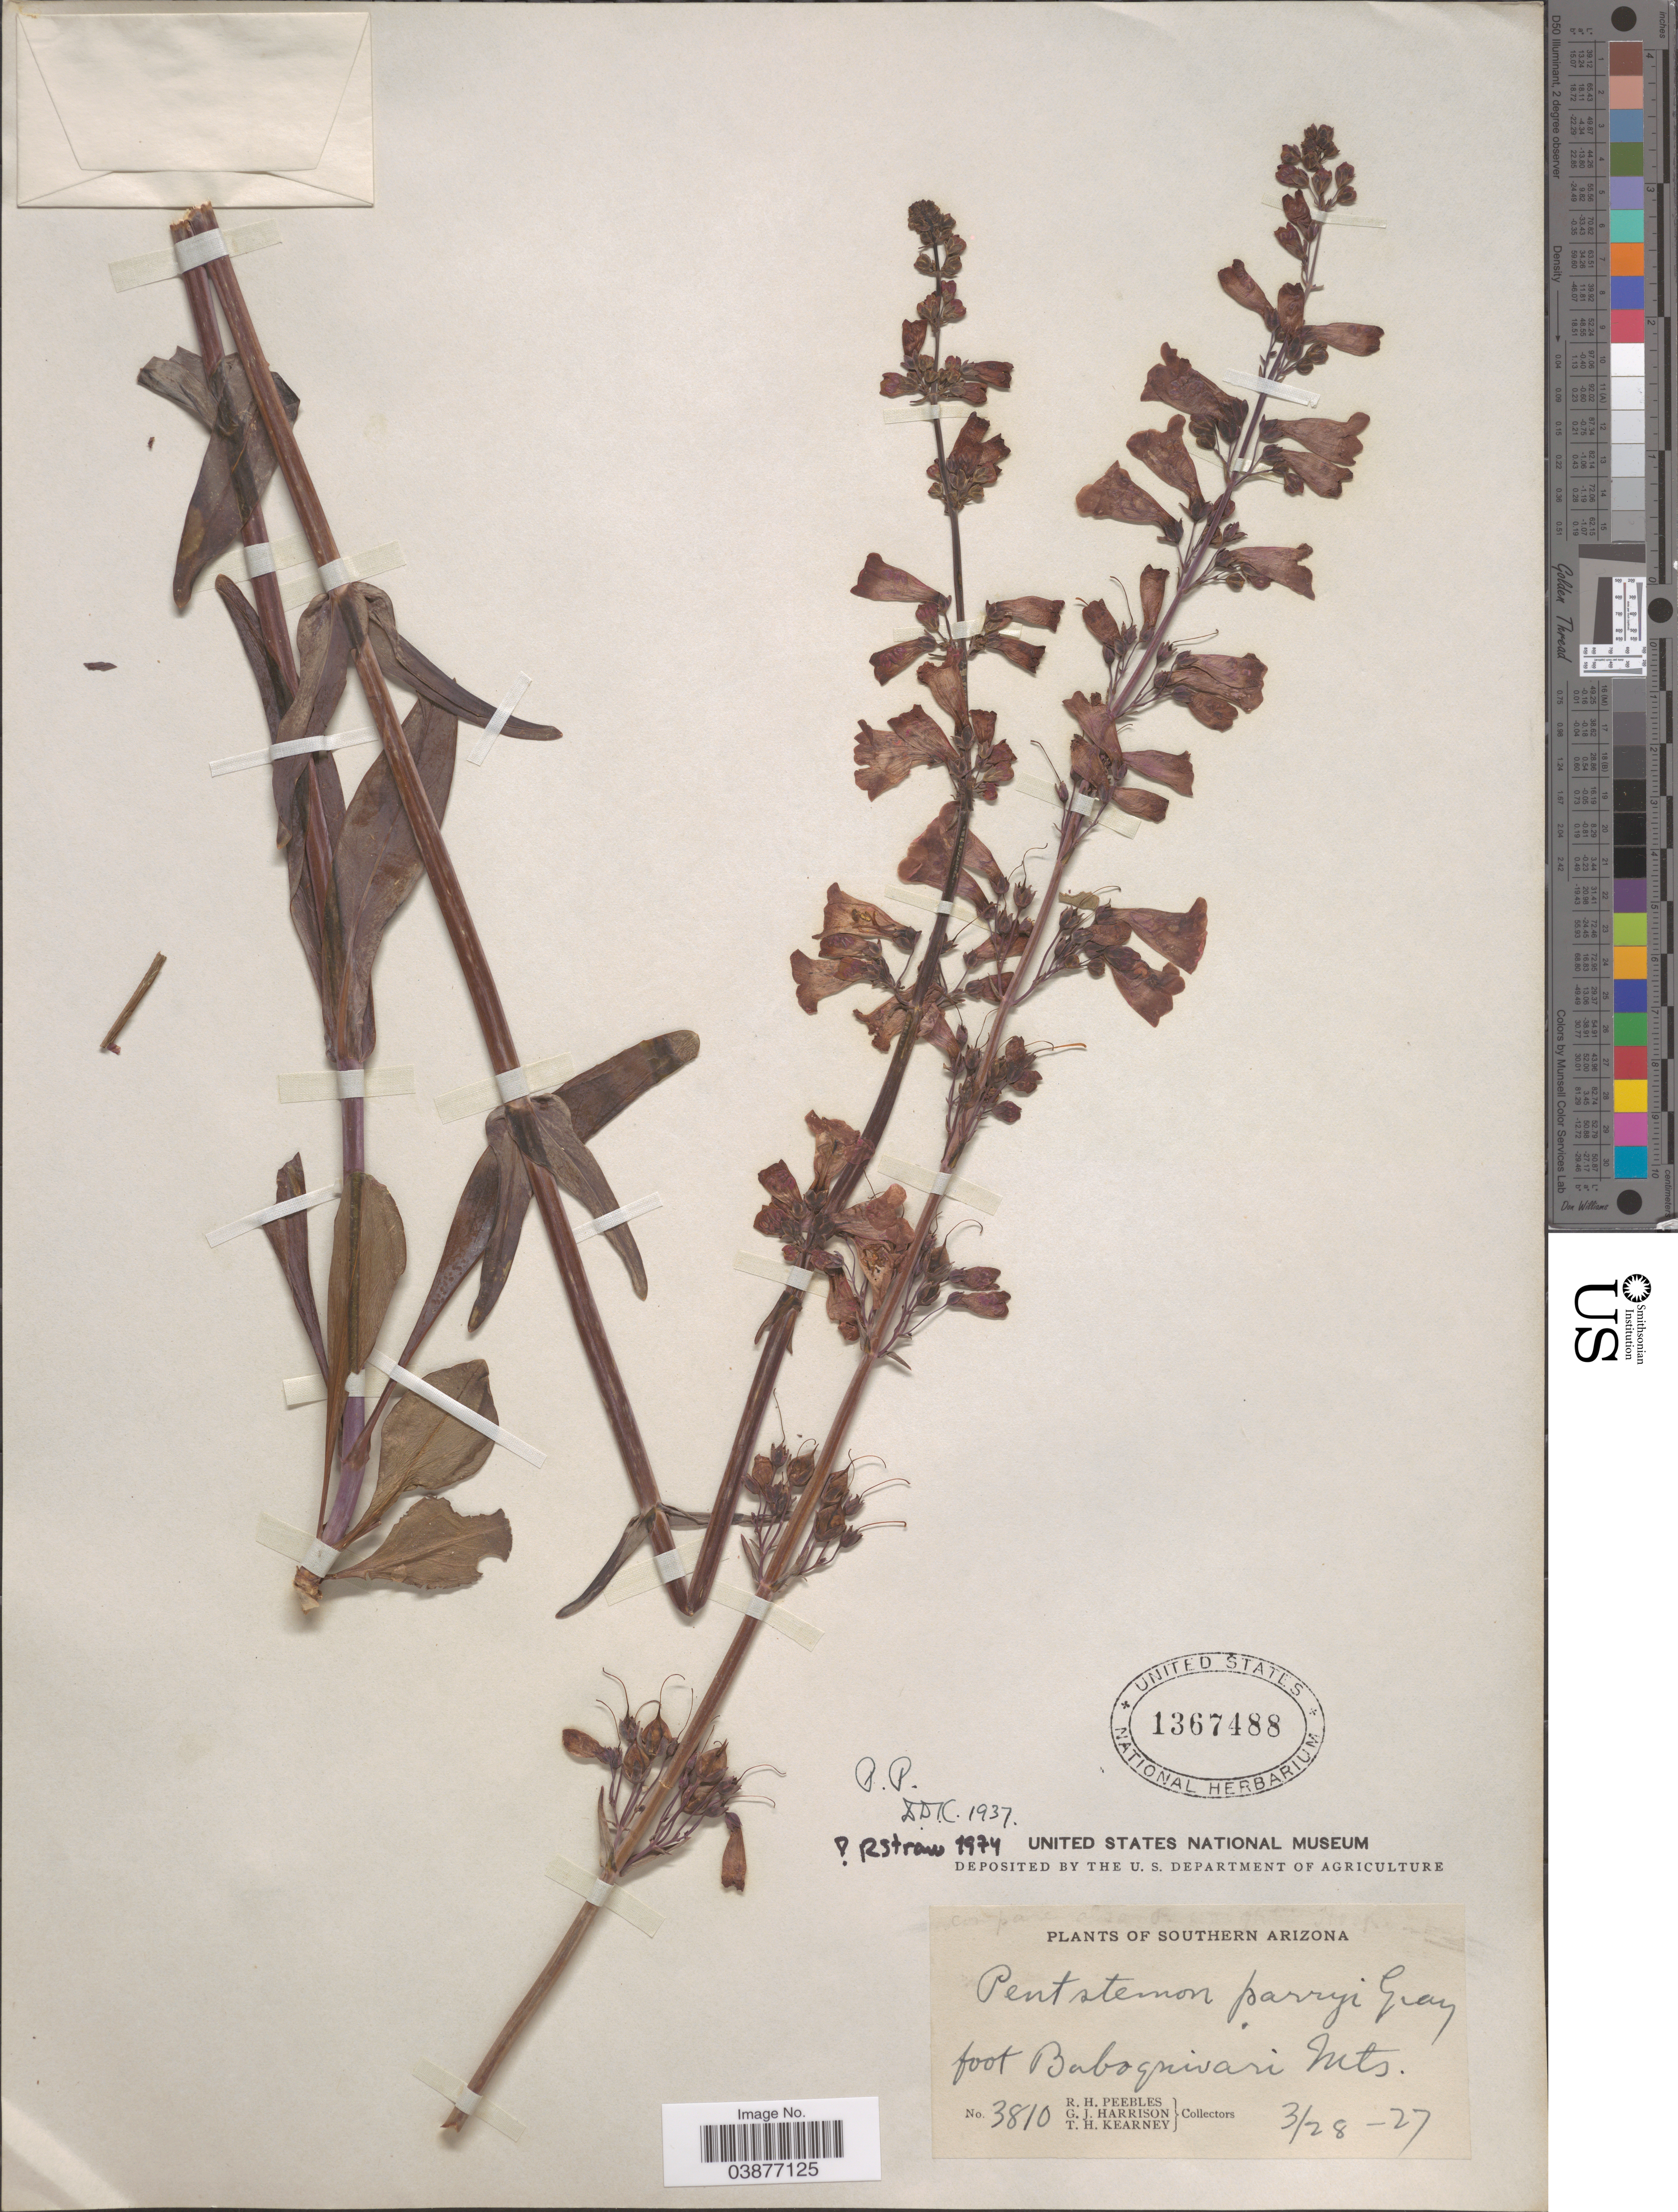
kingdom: Plantae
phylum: Tracheophyta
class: Magnoliopsida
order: Lamiales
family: Plantaginaceae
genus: Penstemon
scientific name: Penstemon parryi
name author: A. Gray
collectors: R. H. Peebles, G. J. Harrison & T. H. Kearney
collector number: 3810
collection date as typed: Transcribed d/m/y: 28/3/27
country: United States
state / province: Arizona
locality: Southern Arizona. Foot Baboquivari Mts.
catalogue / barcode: US 1367488